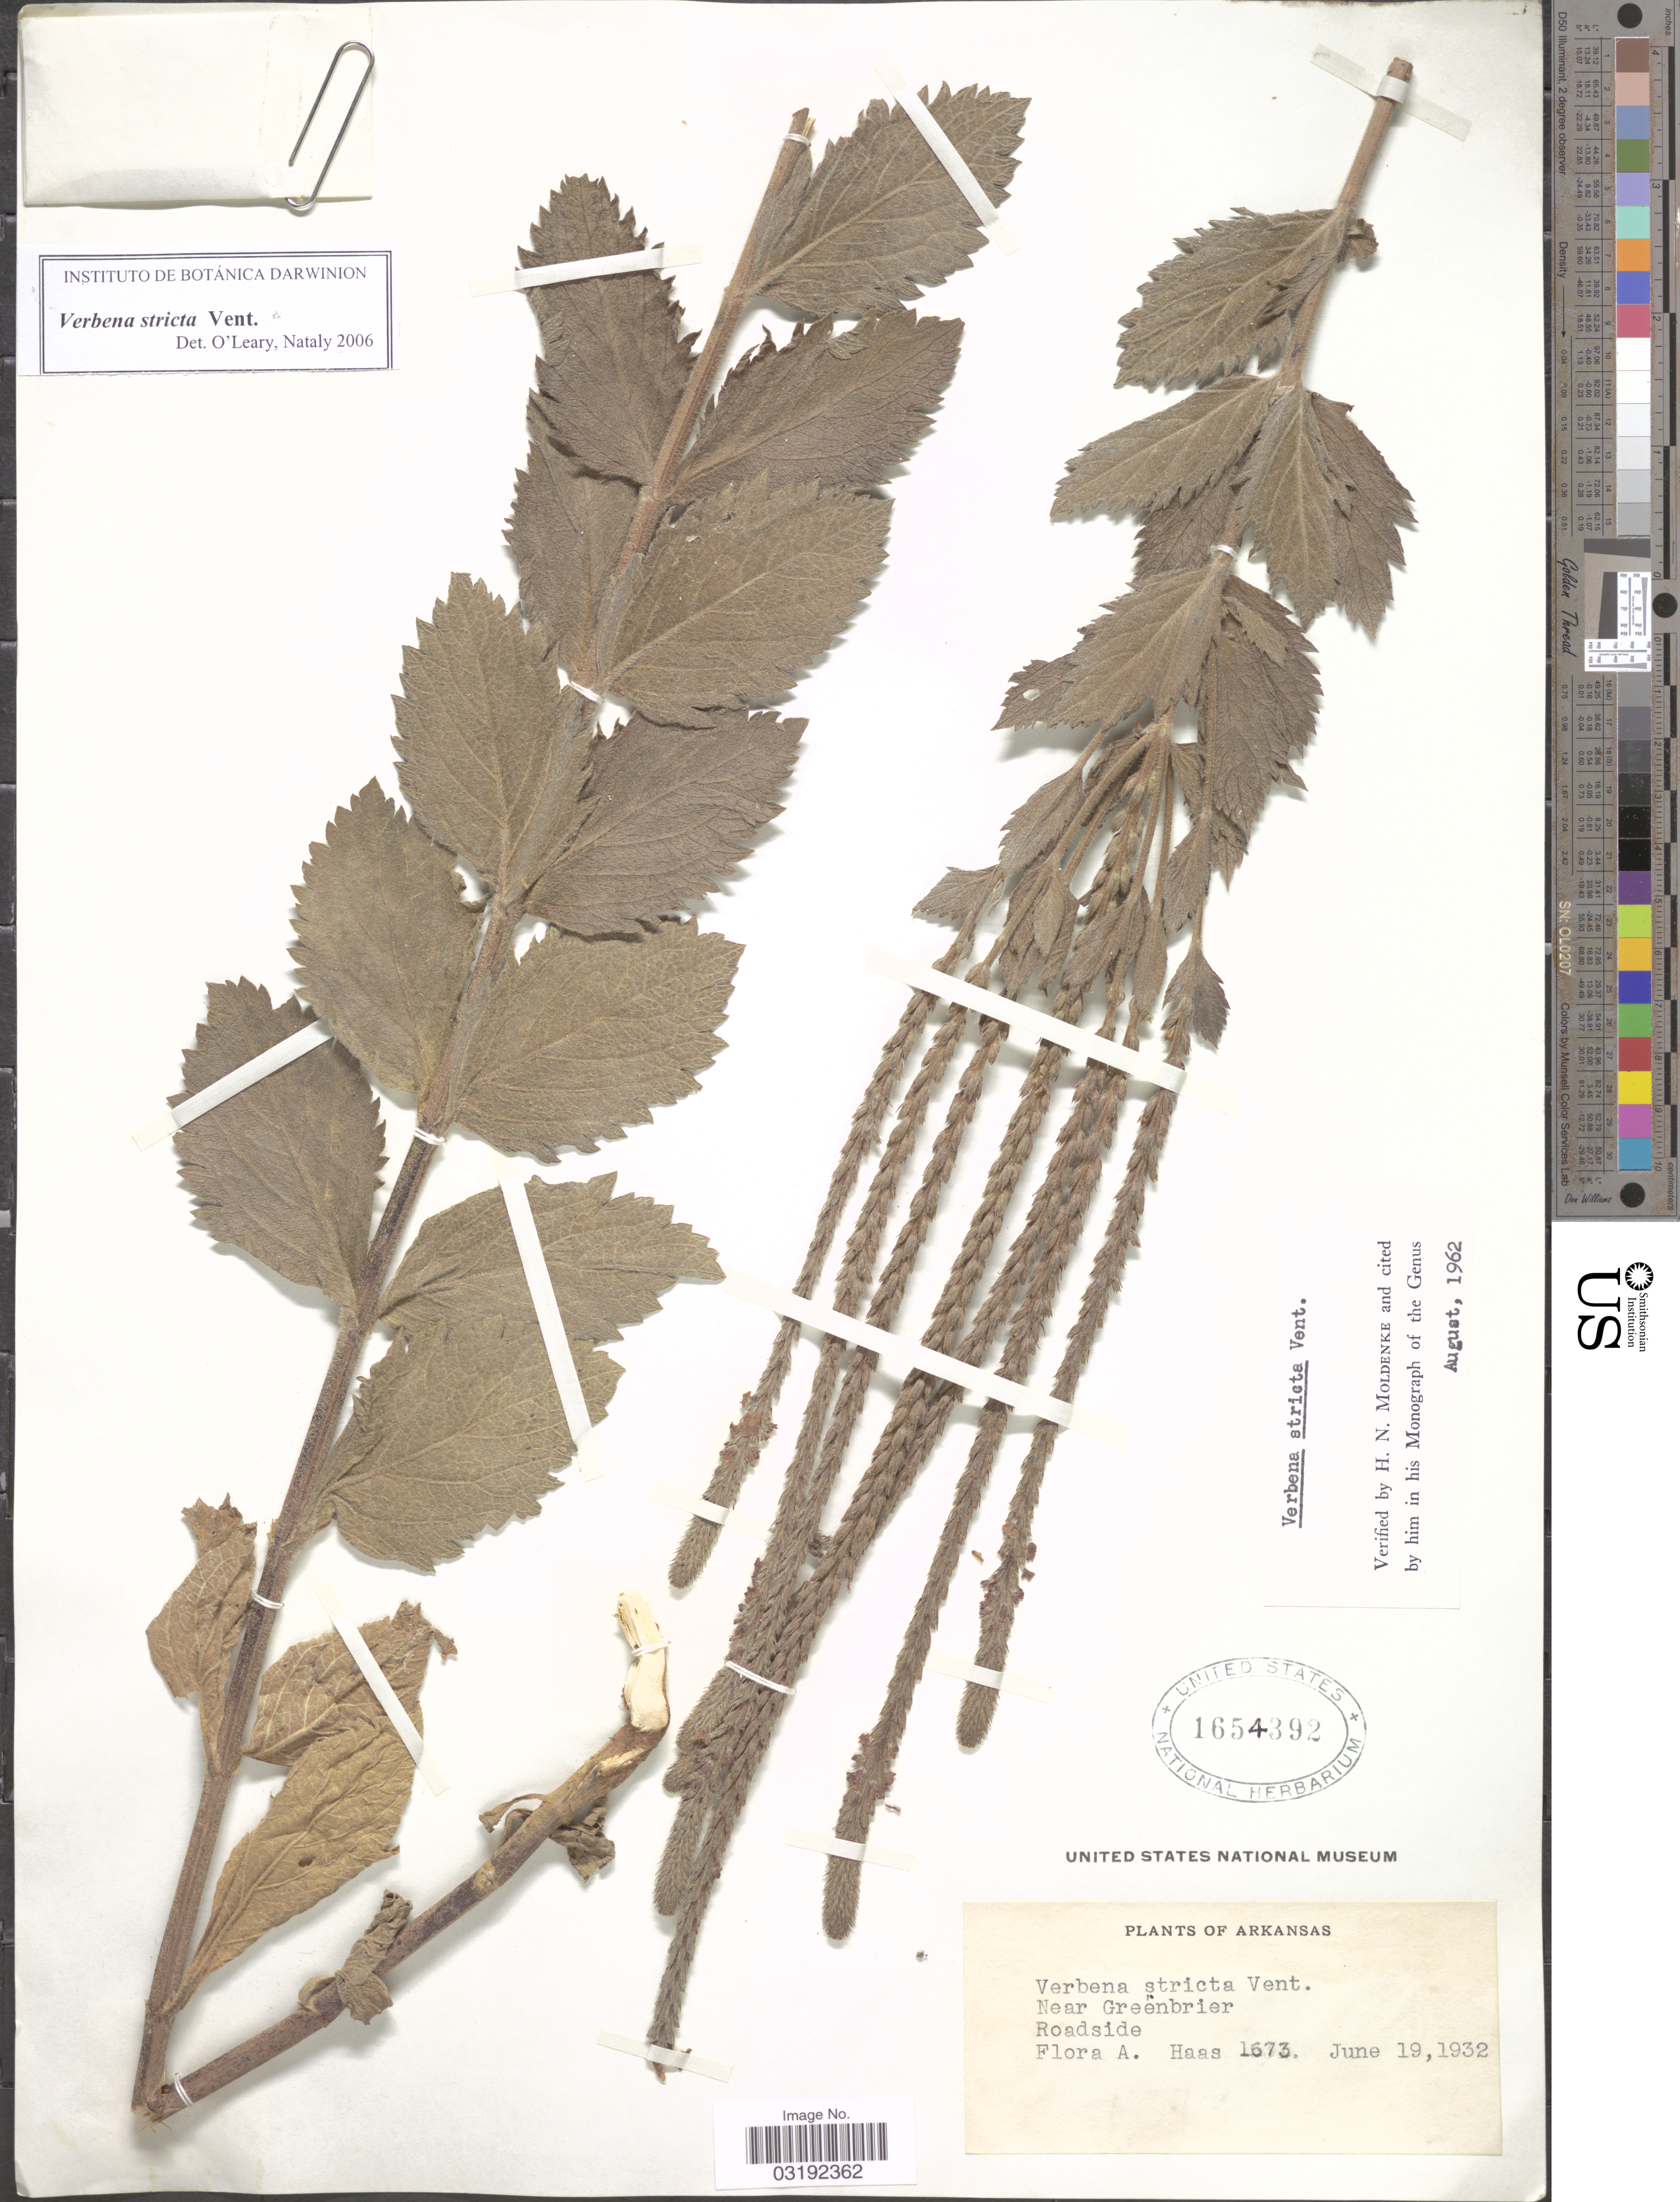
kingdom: Plantae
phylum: Tracheophyta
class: Magnoliopsida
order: Lamiales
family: Verbenaceae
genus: Verbena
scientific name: Verbena stricta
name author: Vent.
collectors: F. A. Haas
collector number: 1673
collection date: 1932-06-19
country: United States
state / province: Arkansas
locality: Near Greenbrier, Roadside.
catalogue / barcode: US 1654392